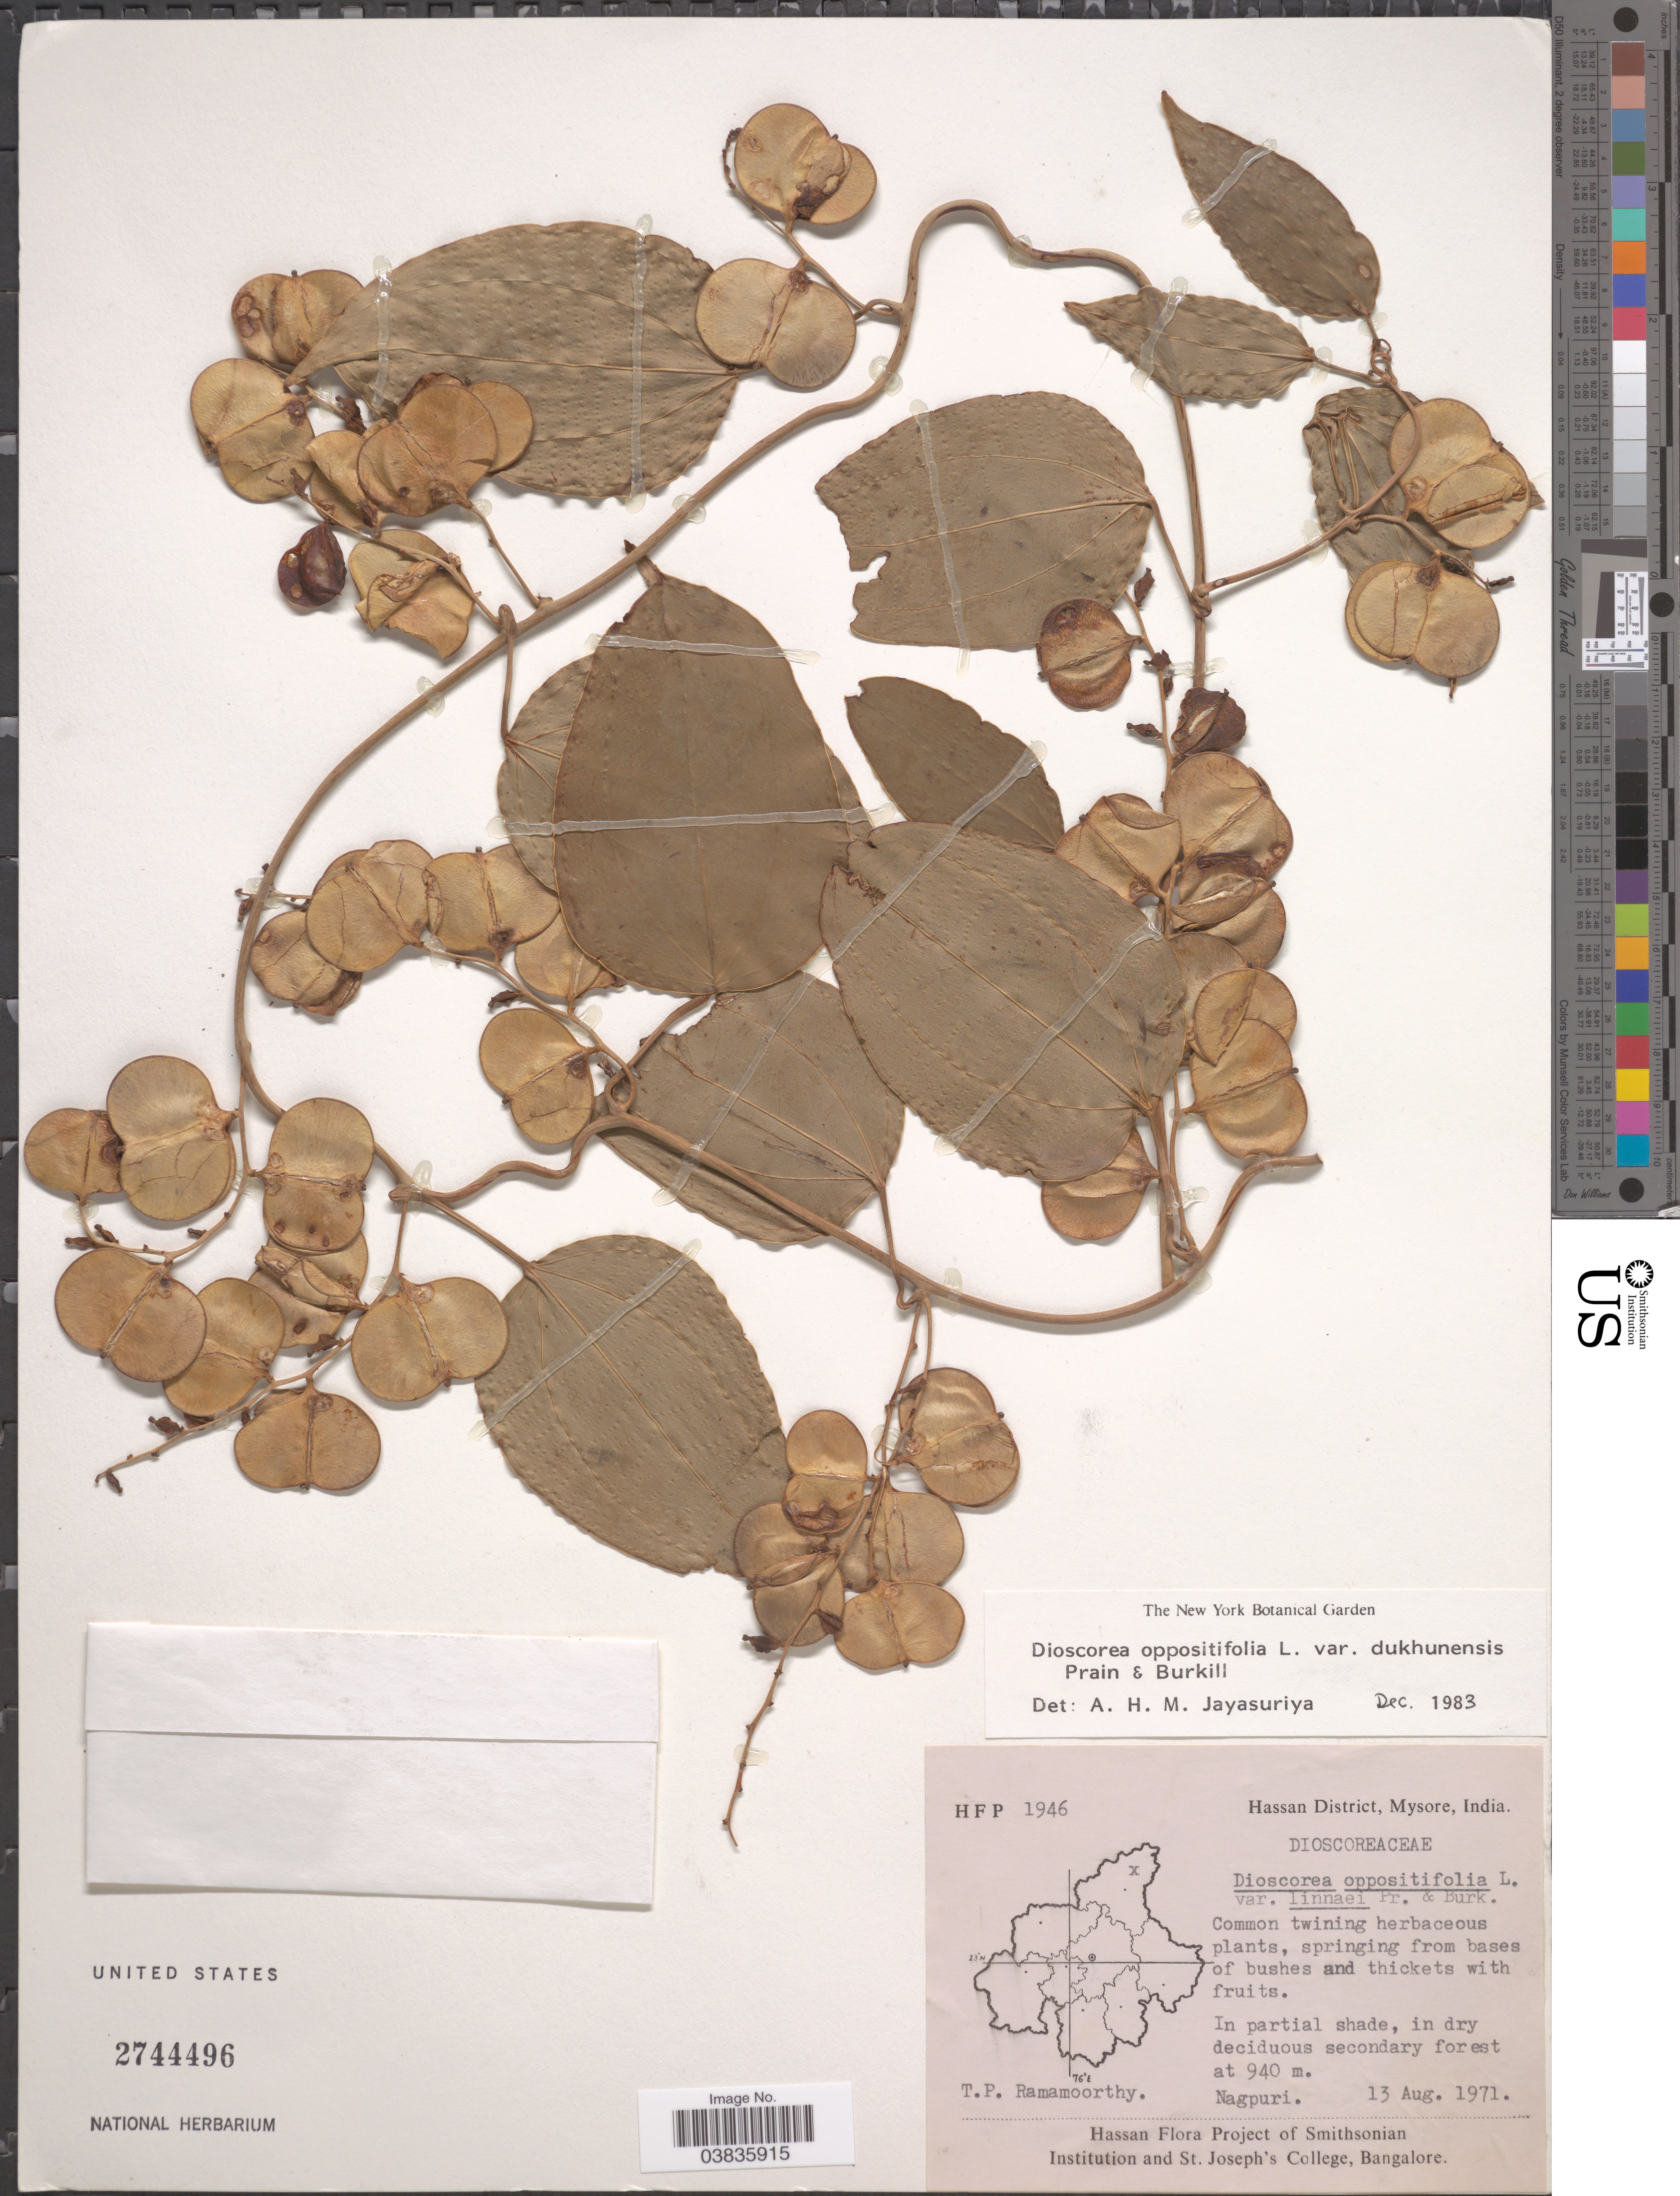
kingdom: Plantae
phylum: Tracheophyta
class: Liliopsida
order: Dioscoreales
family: Dioscoreaceae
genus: Dioscorea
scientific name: Dioscorea oppositifolia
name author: L.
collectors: T. P. Ramamoorthy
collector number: HFP 1946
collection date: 1971-08-13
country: India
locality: Hassan District, Mysore. Nagpuri.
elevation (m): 940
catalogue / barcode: US 2744496